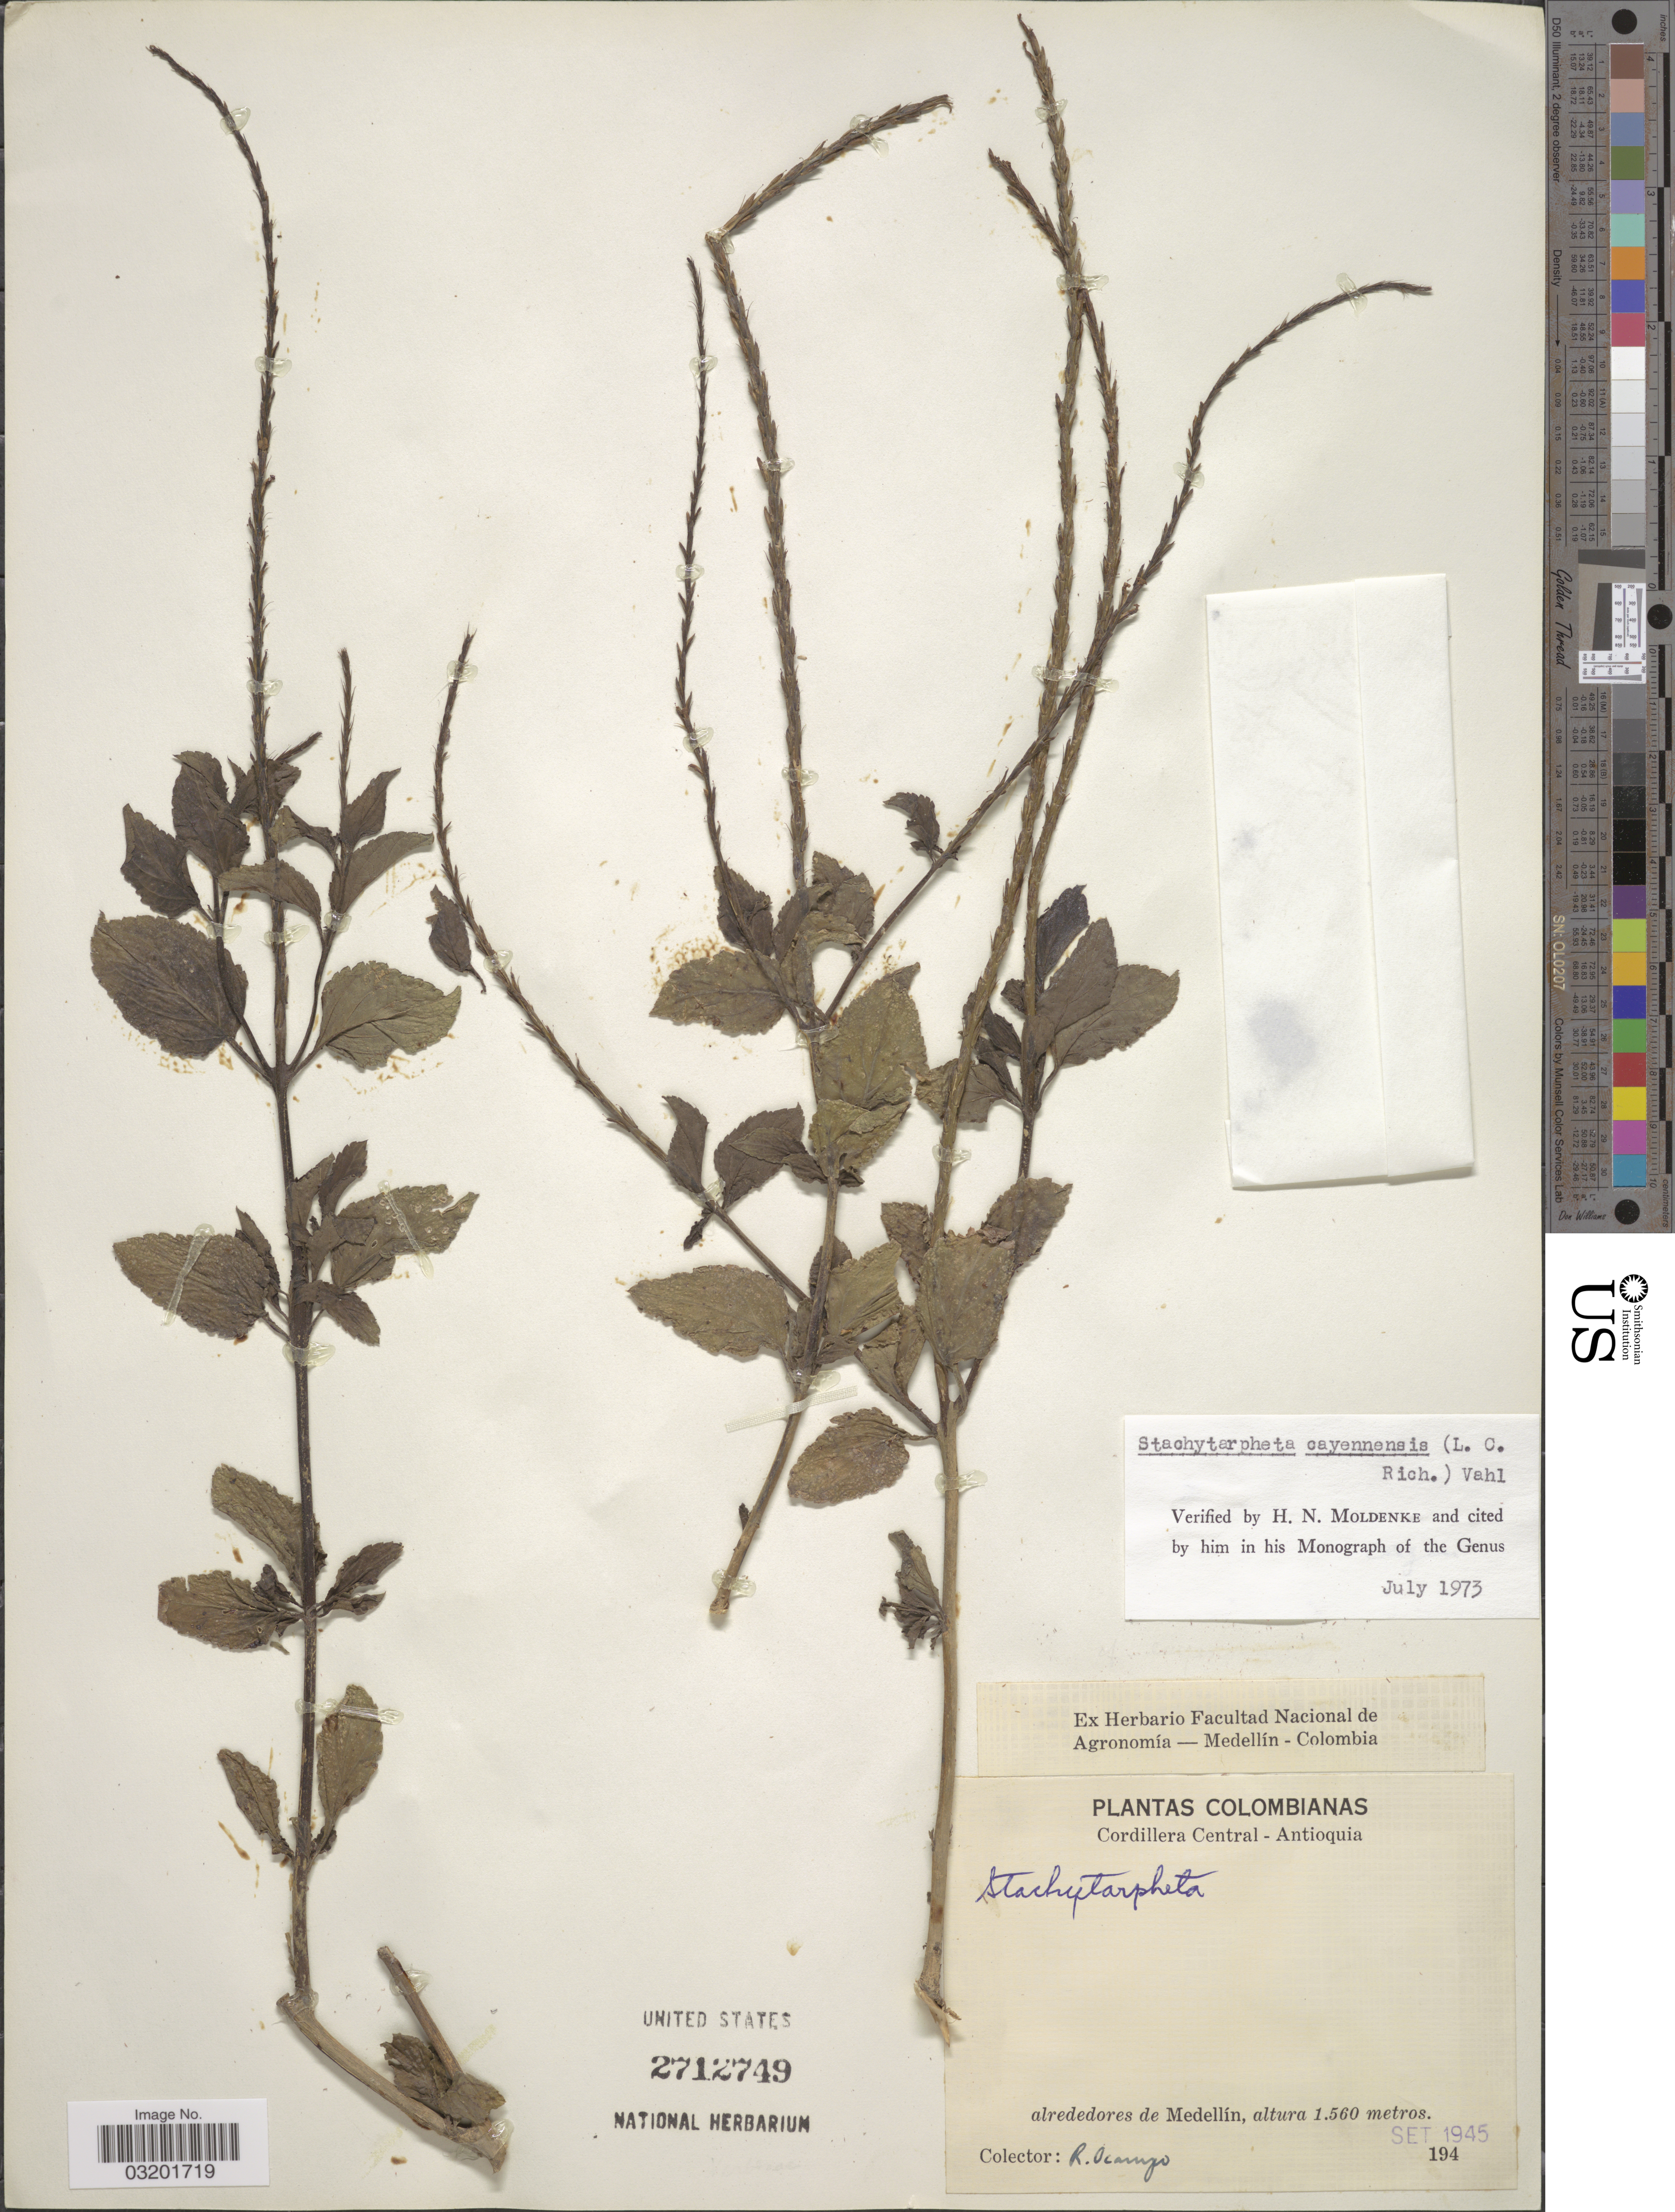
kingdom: Plantae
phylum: Tracheophyta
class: Magnoliopsida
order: Lamiales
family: Verbenaceae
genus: Stachytarpheta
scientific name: Stachytarpheta cayennensis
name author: (Rich.) Vahl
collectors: R. Ocampo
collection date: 1945-09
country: Colombia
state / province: Antioquia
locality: Cordillera Central. Alrededores de Medellín.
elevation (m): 1560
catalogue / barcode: US 2712749